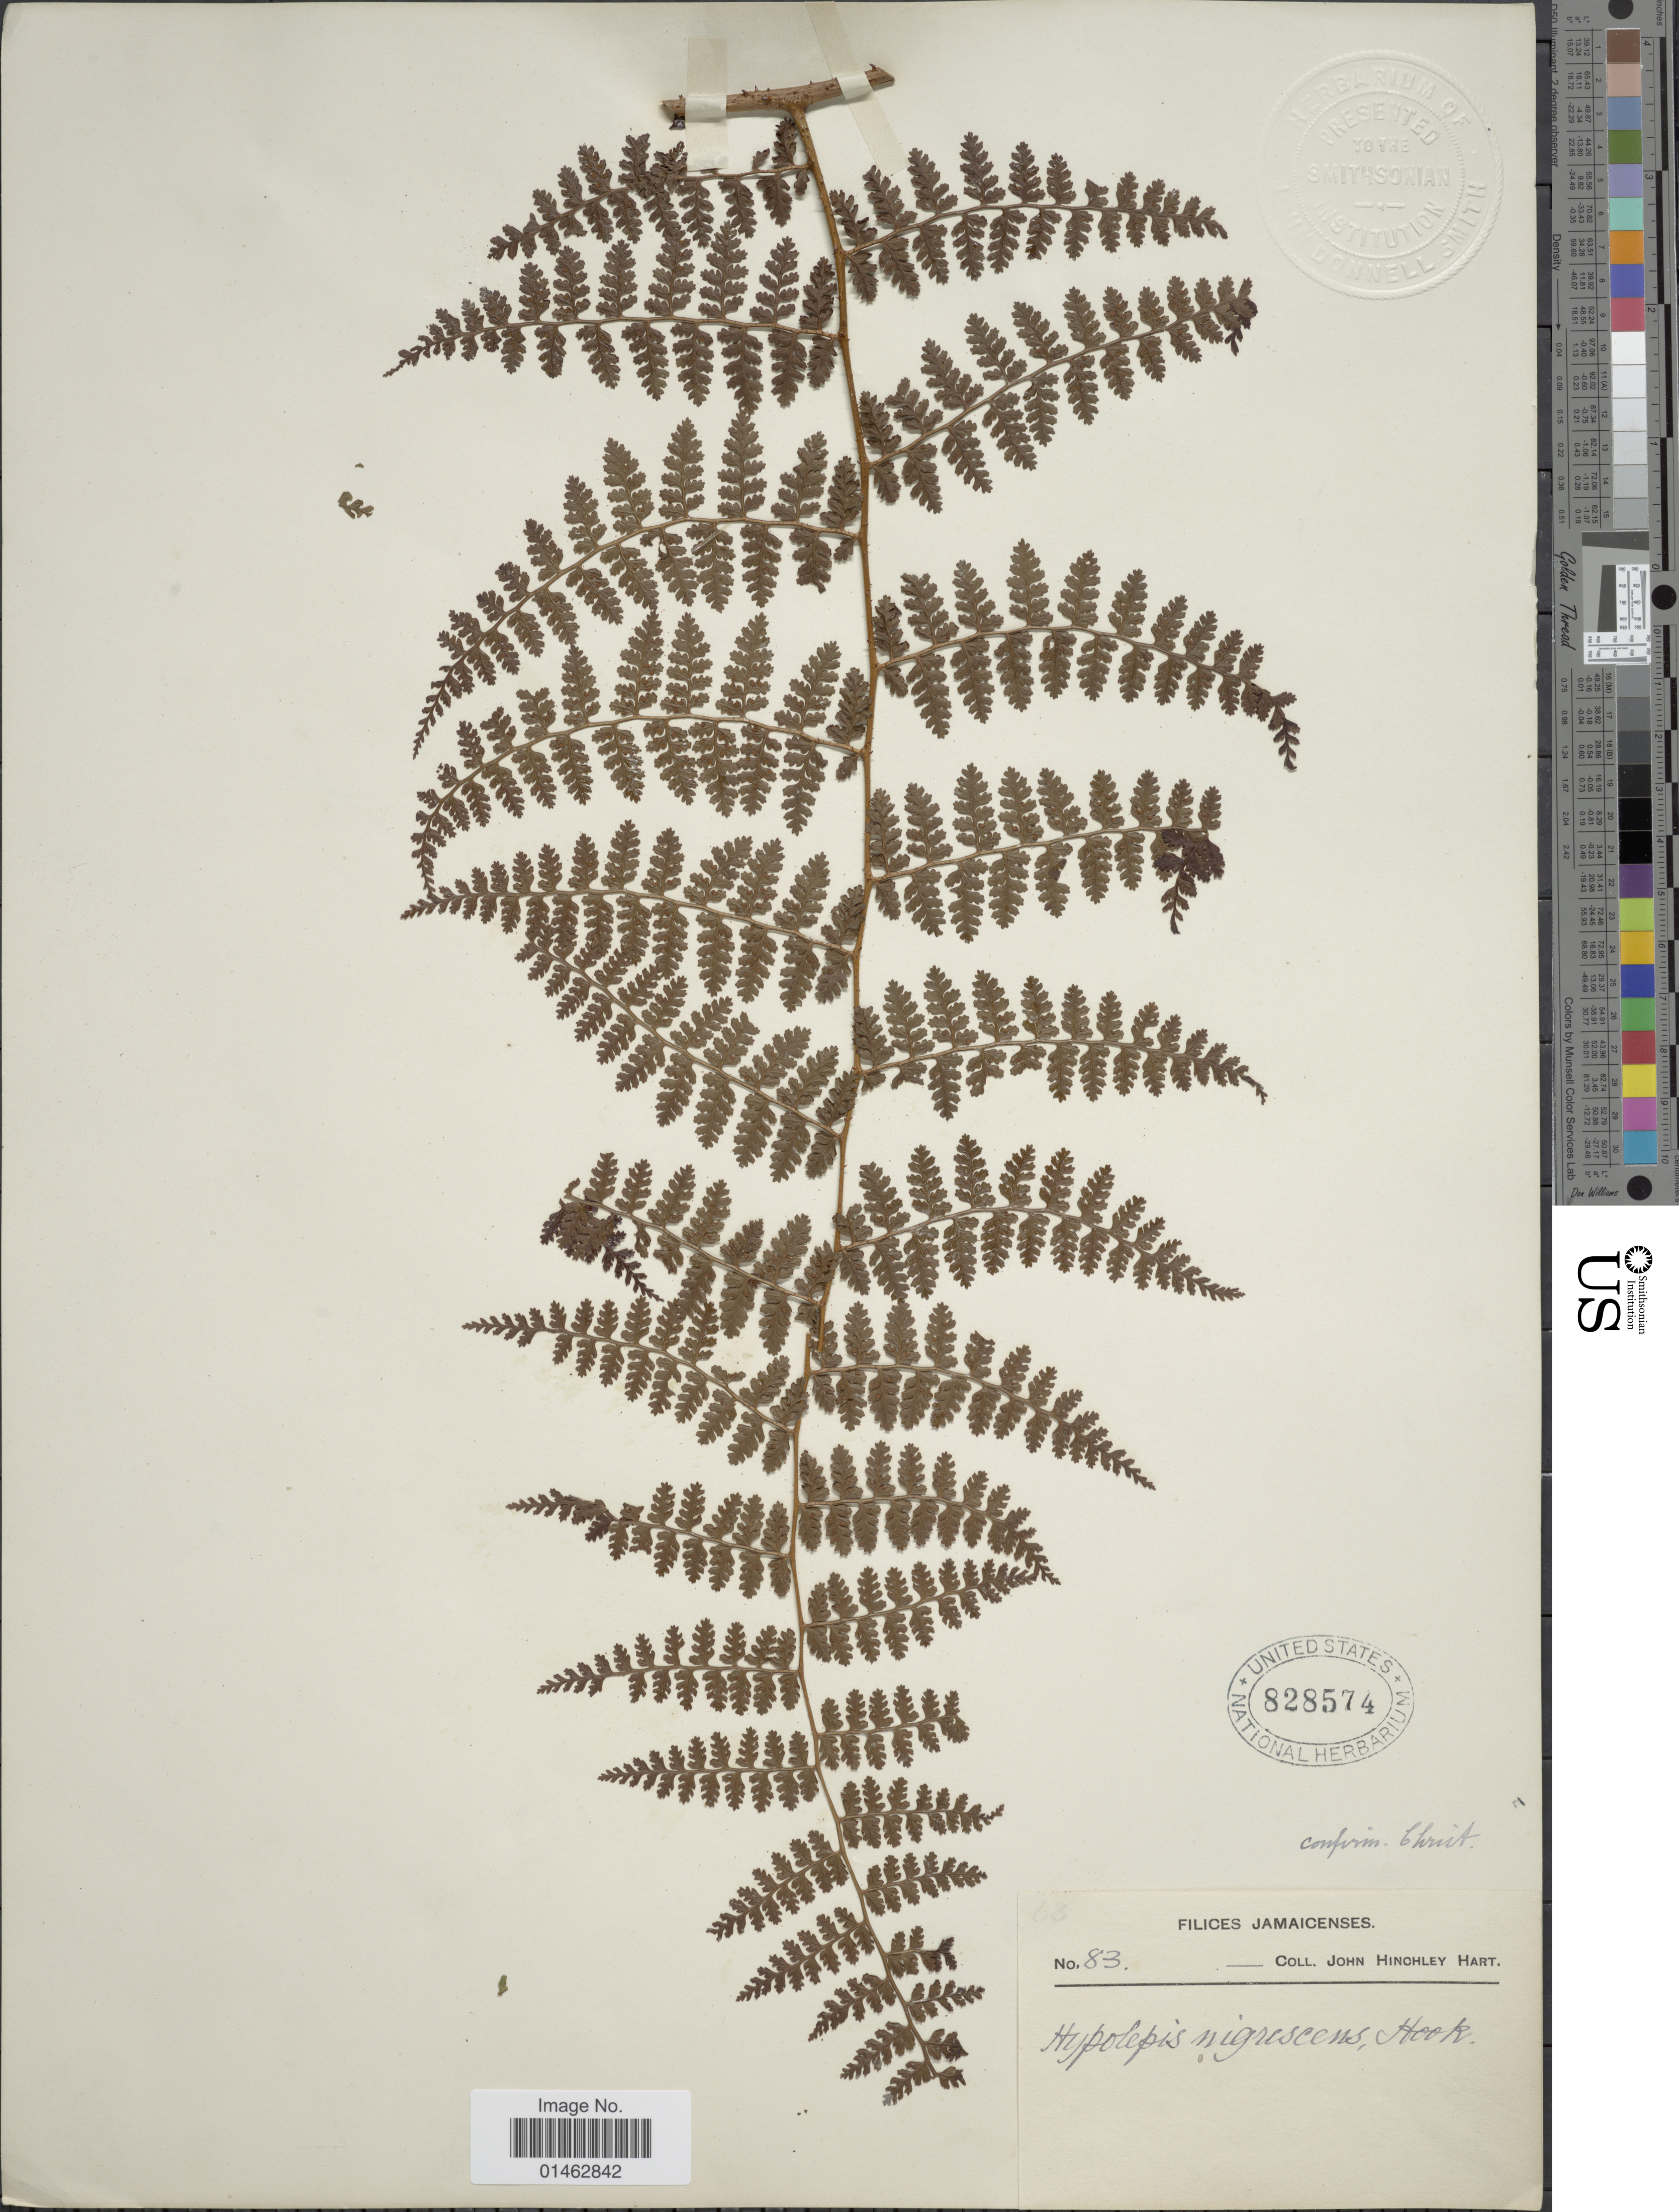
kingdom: Plantae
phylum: Tracheophyta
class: Polypodiopsida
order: Polypodiales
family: Dennstaedtiaceae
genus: Hypolepis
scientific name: Hypolepis nigrescens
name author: Hook.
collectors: J. H. Hart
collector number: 83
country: Jamaica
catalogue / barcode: US 828574